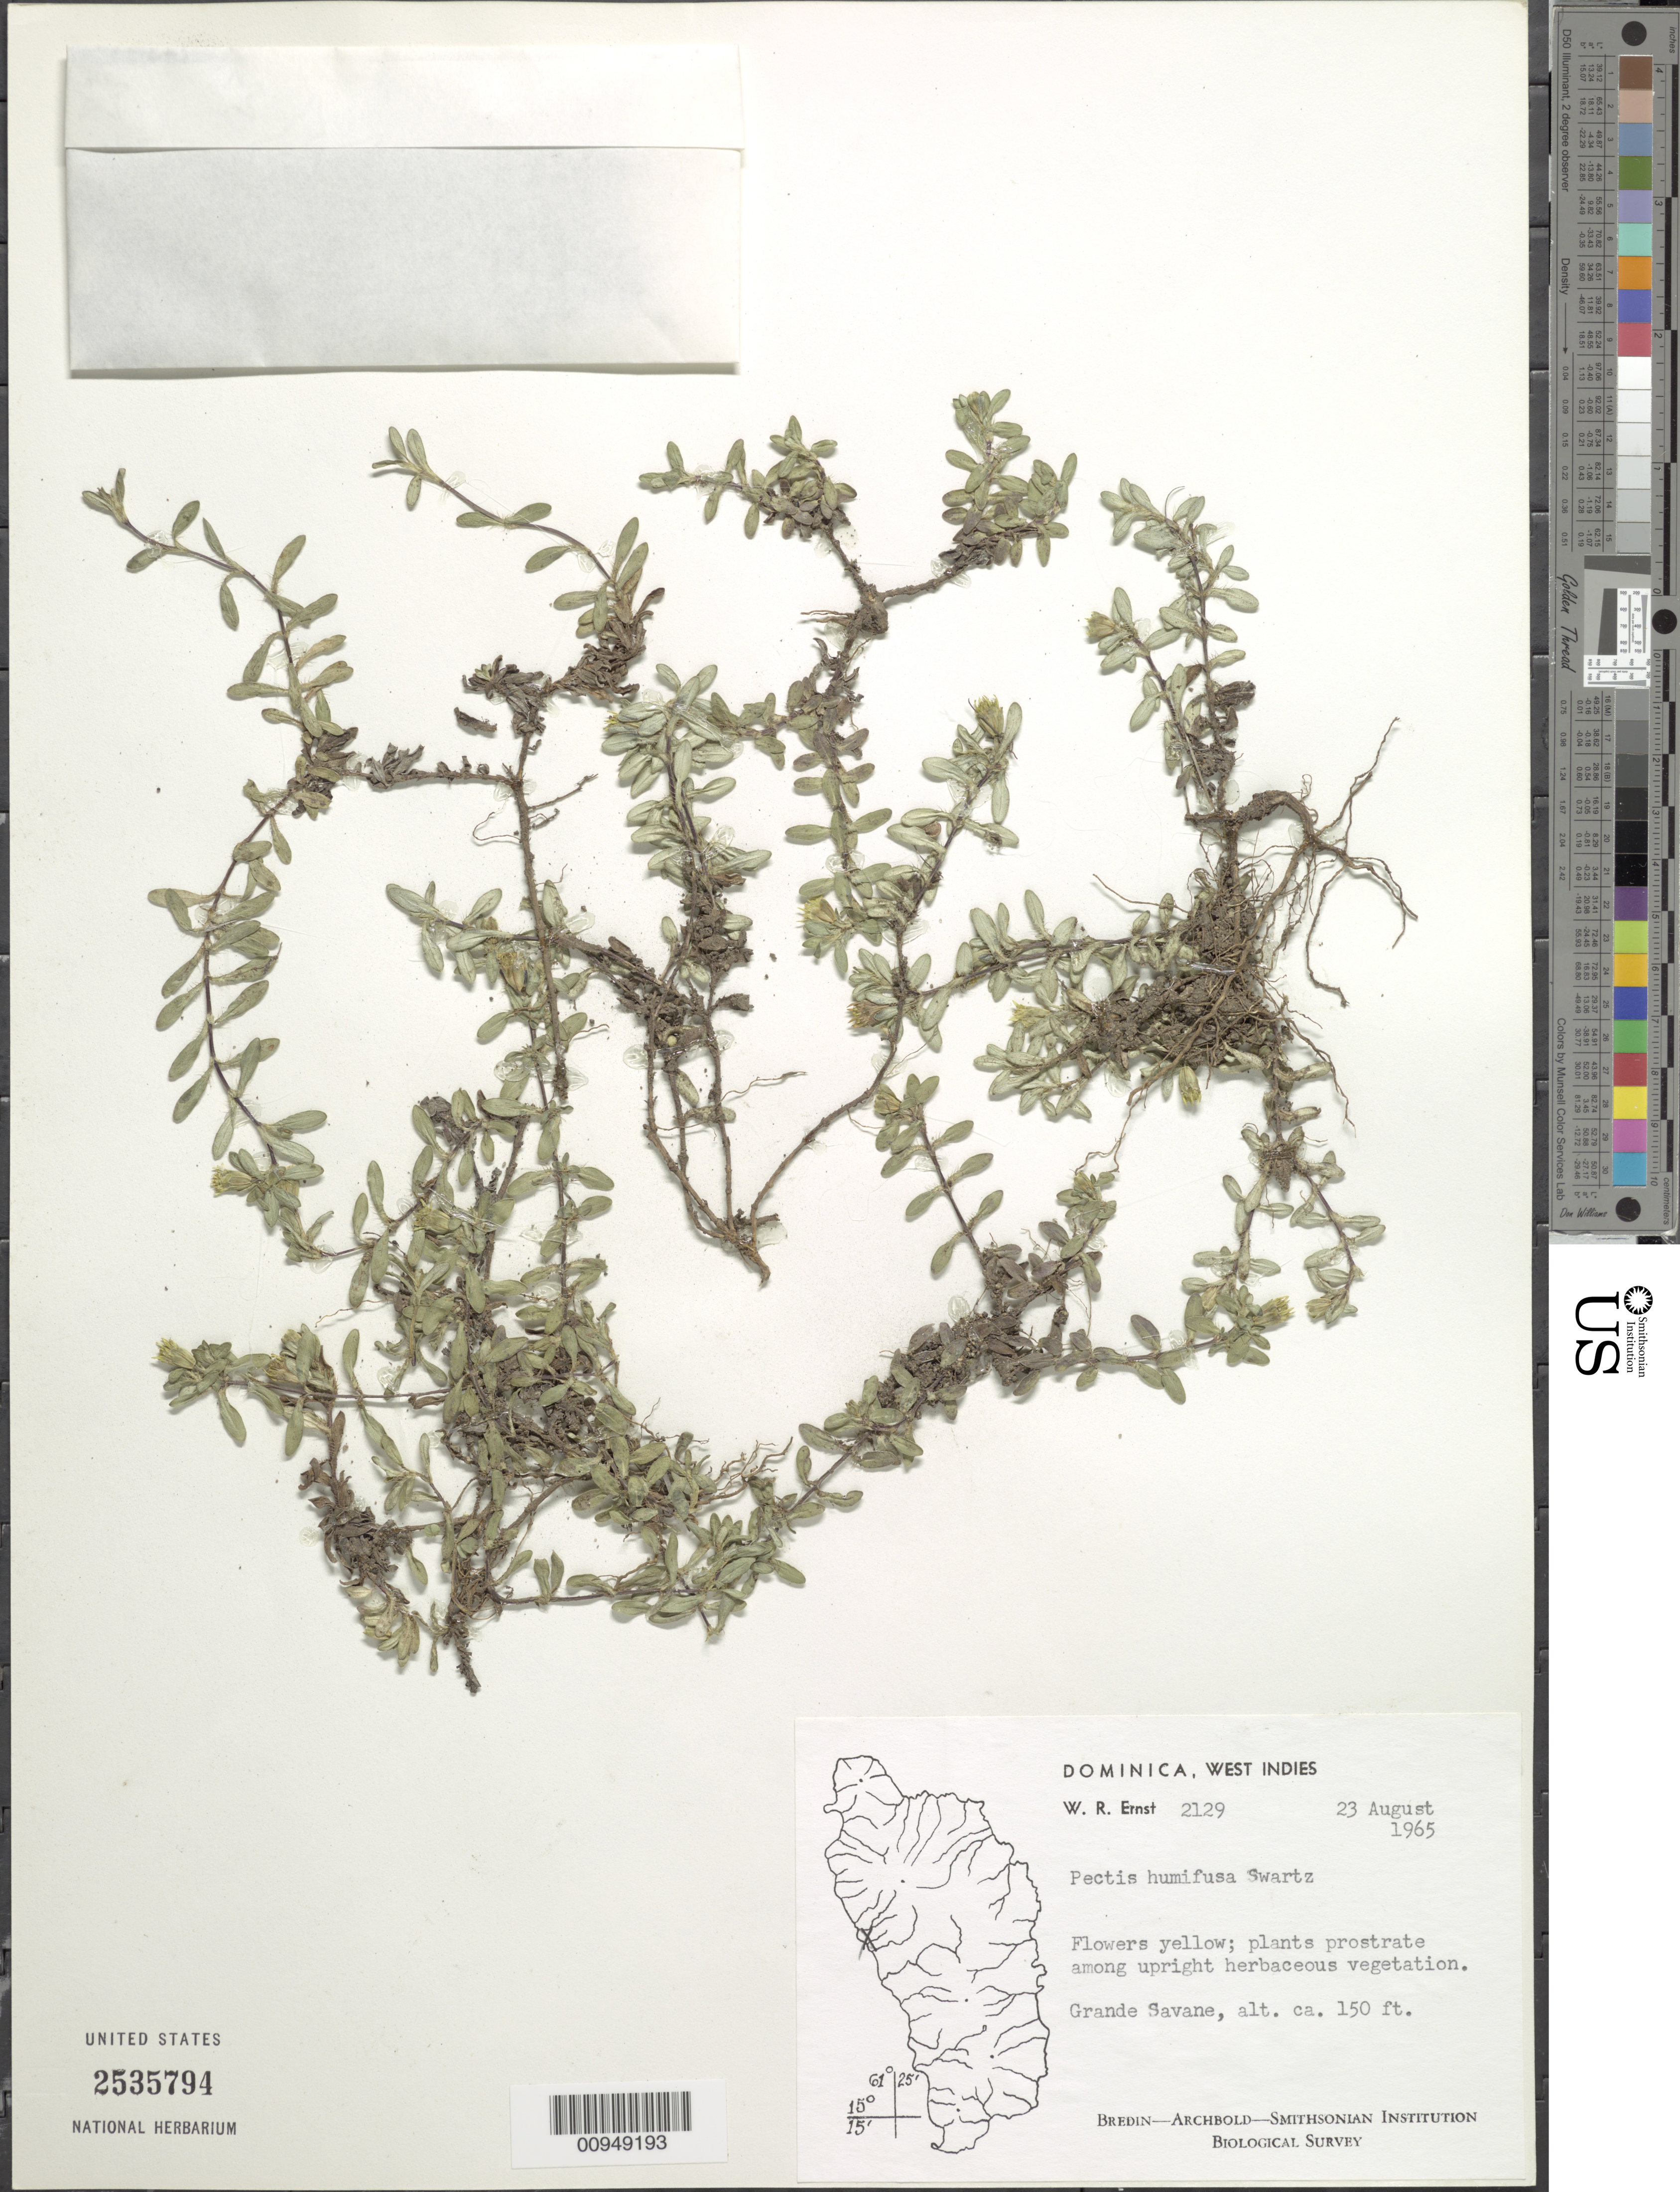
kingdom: Plantae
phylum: Tracheophyta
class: Magnoliopsida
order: Asterales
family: Asteraceae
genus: Pectis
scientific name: Pectis humifusa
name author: Sw.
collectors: E. Ernst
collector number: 2129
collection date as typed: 23 Aug 1965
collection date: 1965-08-23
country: Dominica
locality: Grande Savane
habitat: Among upright vegetation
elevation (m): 46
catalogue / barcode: US 2535794